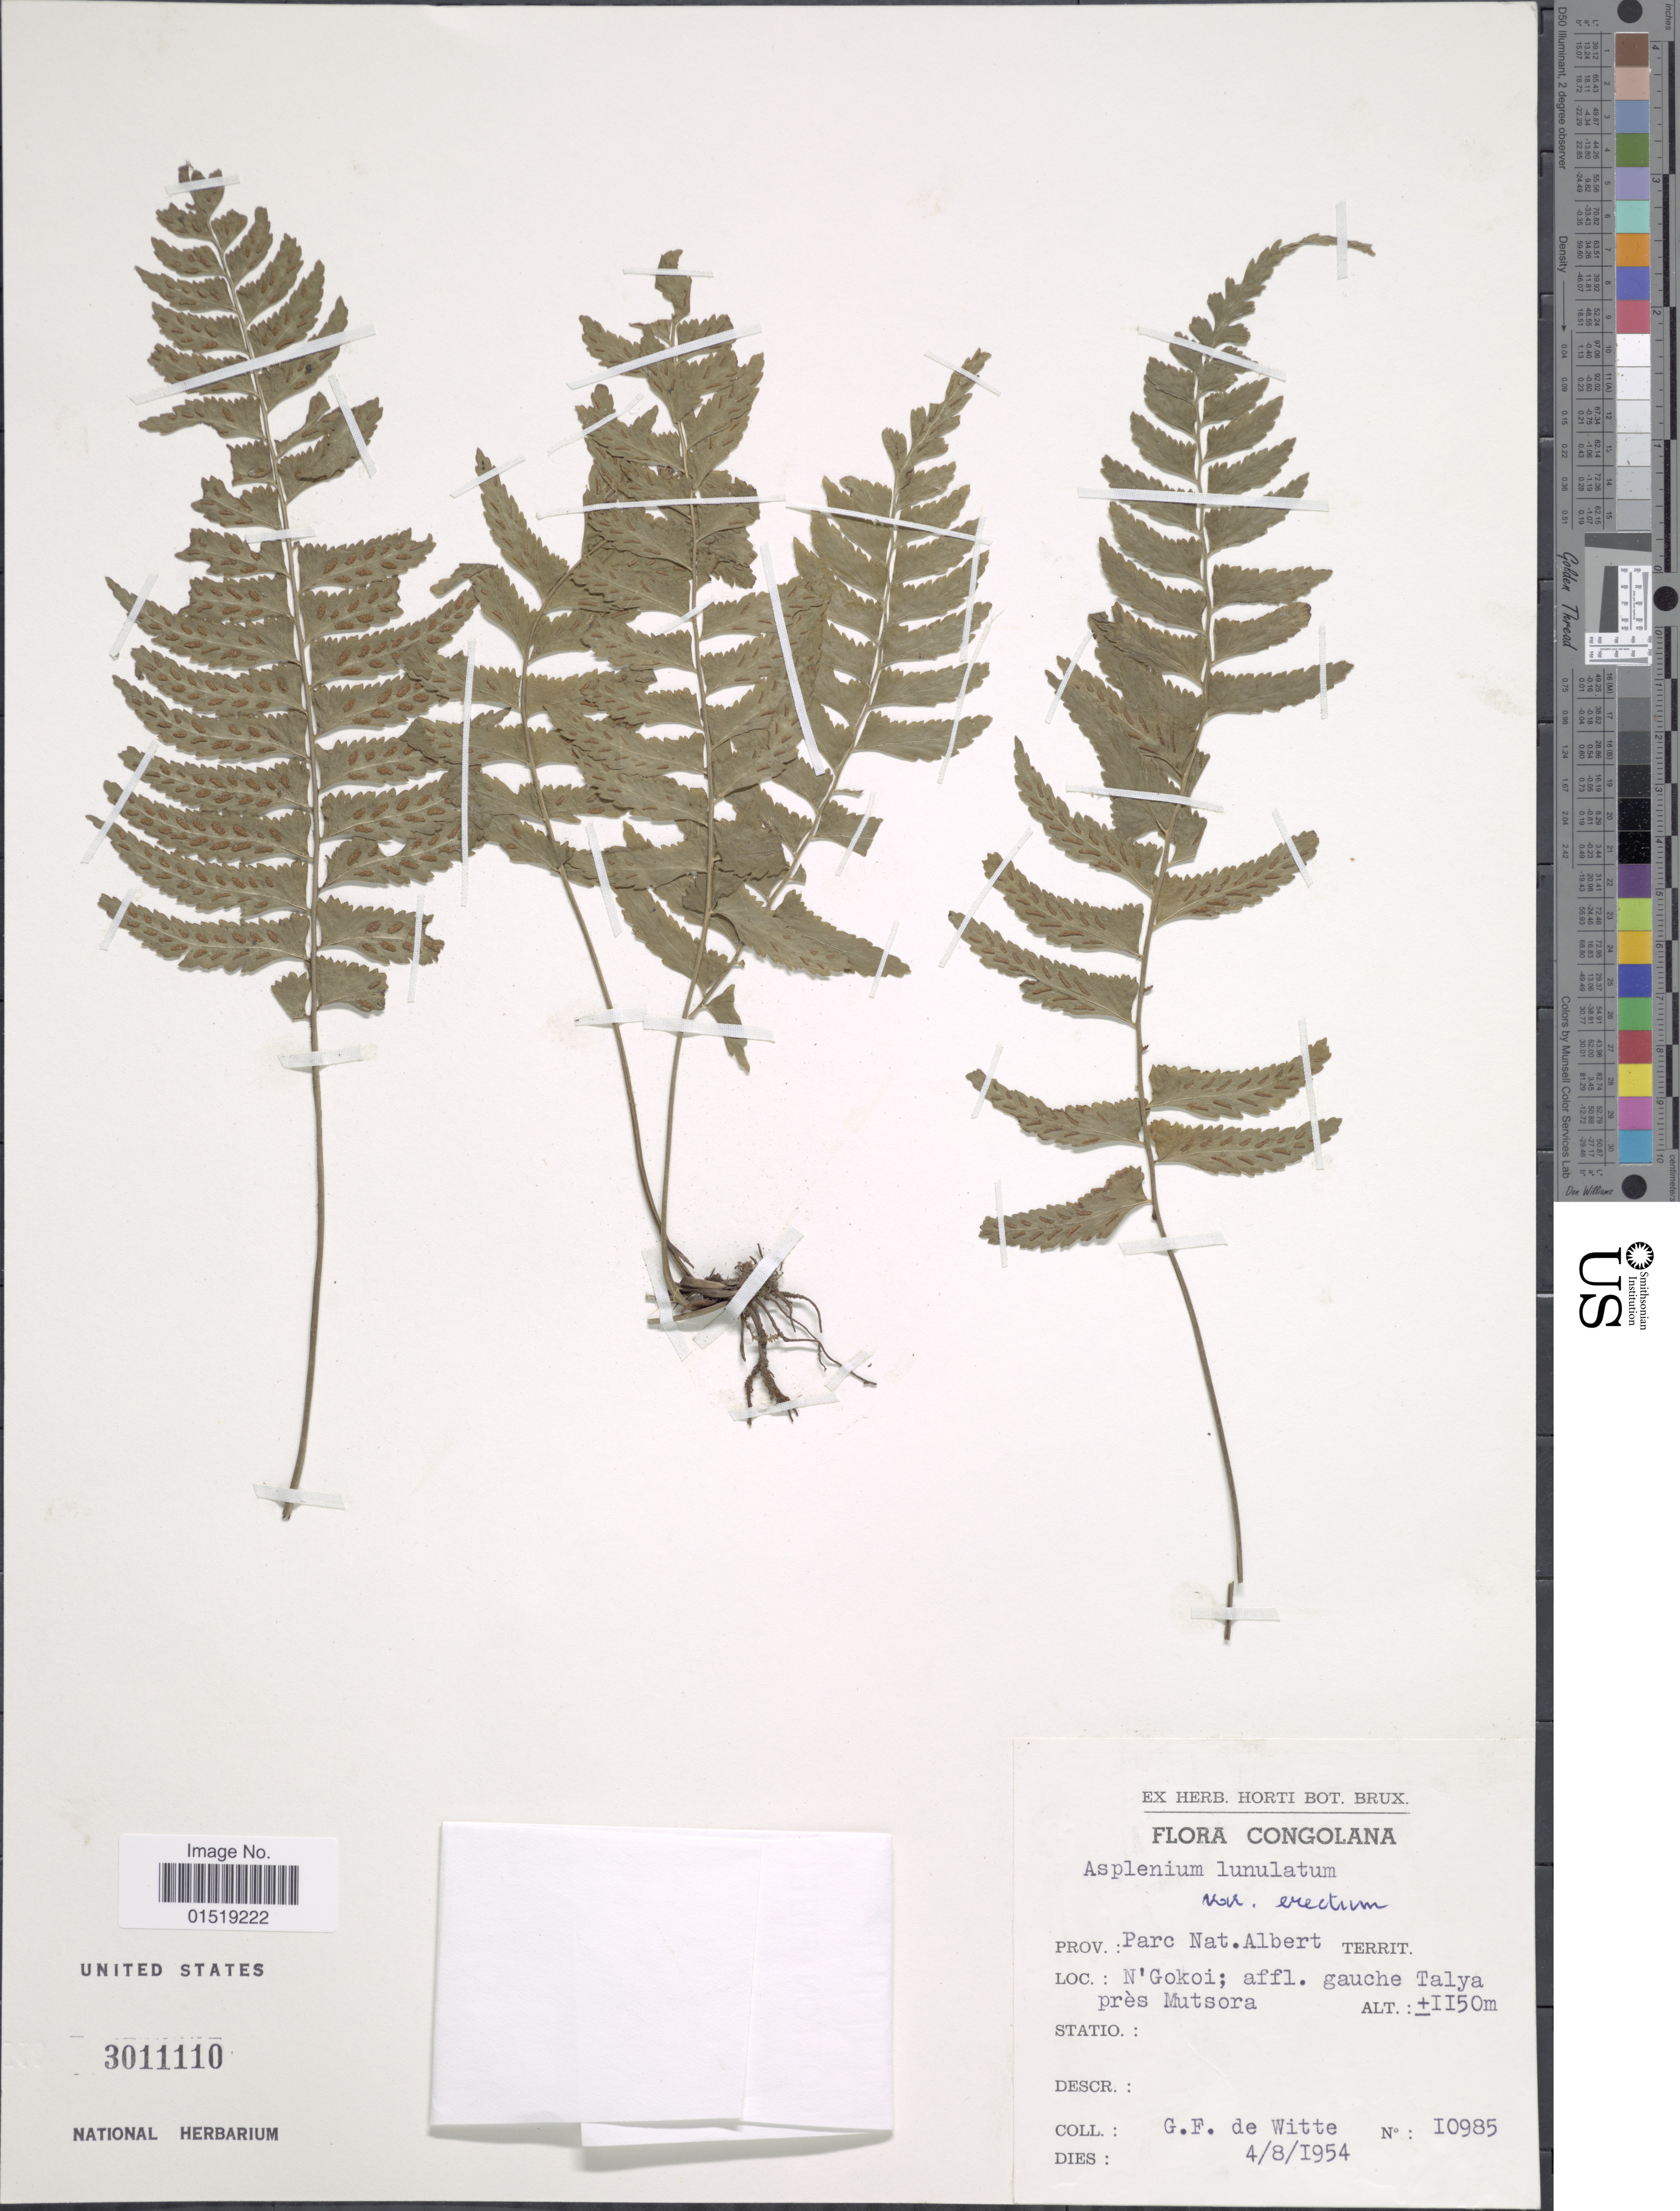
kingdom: Plantae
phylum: Tracheophyta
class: Polypodiopsida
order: Polypodiales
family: Aspleniaceae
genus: Asplenium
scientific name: Asplenium lunulatum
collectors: G. F. Witte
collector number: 10985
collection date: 1954-08-04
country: Congo, Democratic Republic of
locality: Congolana. Prov.: Parc Nat. Albert. N'Gokoi; affl. gauche Talya près Mutsora.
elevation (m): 1150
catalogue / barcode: US 3011110